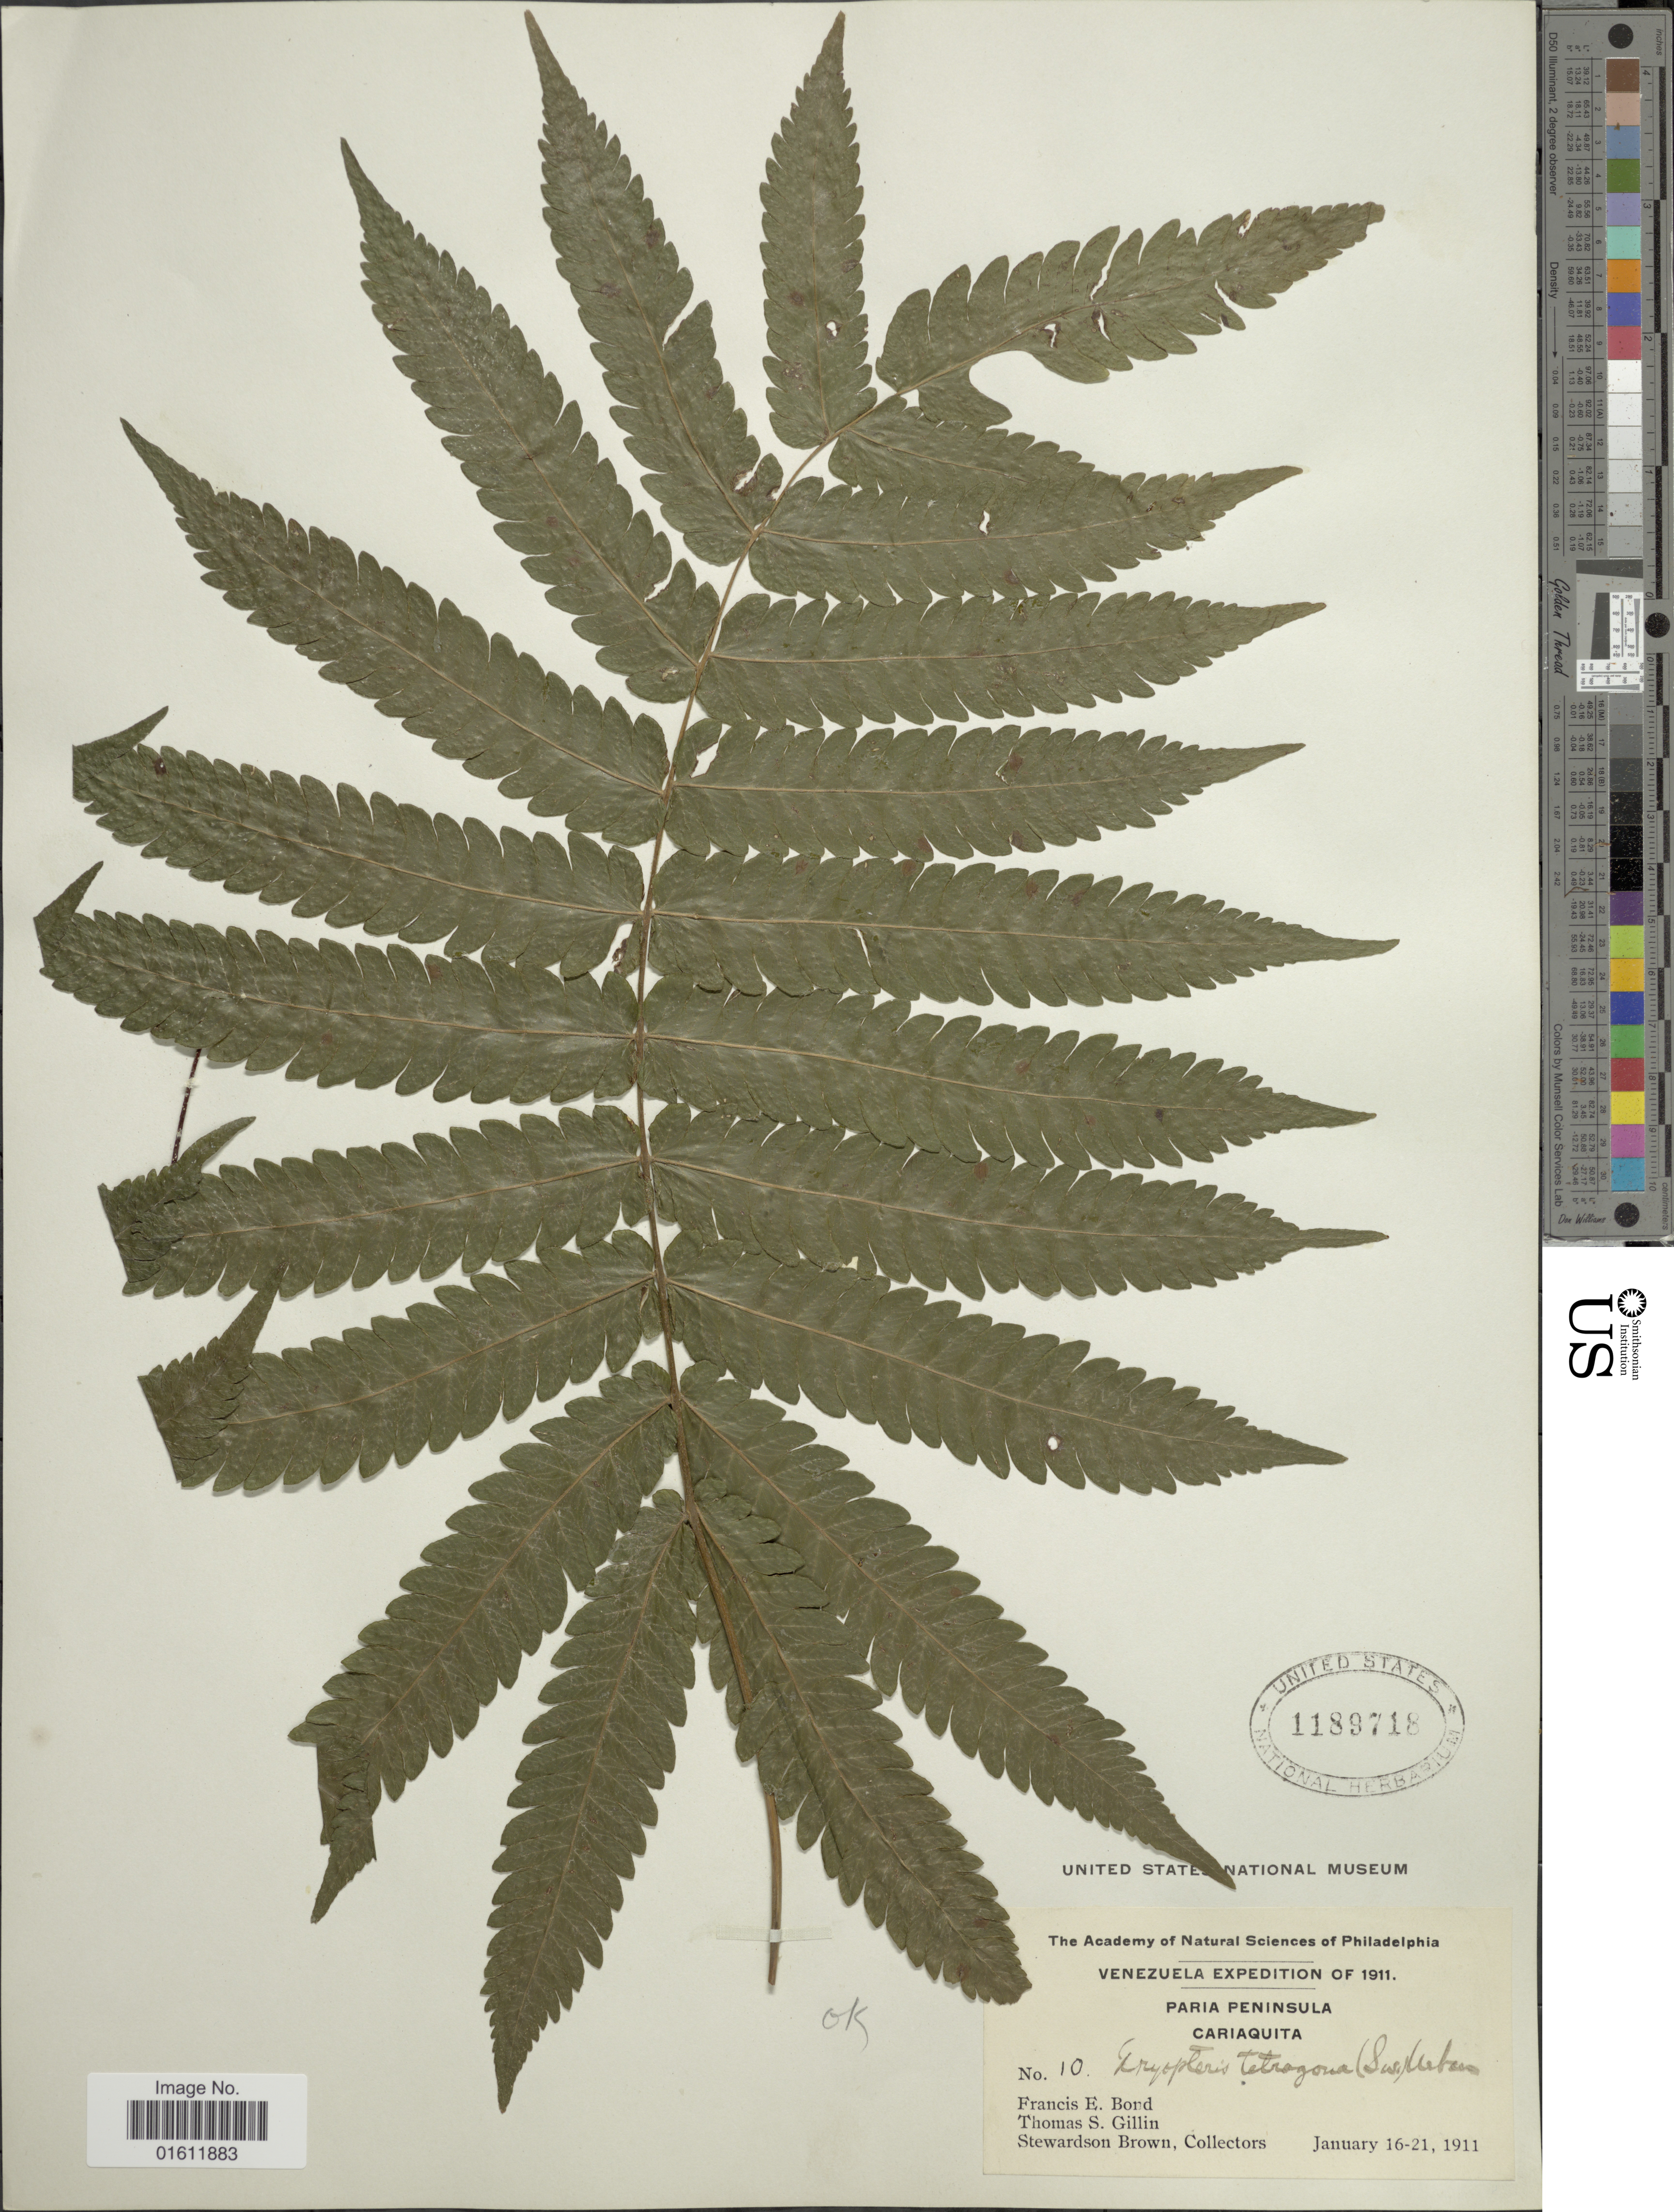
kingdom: Plantae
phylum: Tracheophyta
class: Polypodiopsida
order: Polypodiales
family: Thelypteridaceae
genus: Goniopteris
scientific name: Goniopteris tetragona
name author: (C. Presl) Sw.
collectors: F. Bond, T. Gillin & S. Brown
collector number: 10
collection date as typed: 16-21 January 1911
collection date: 1911-01-16/1911-01-21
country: Venezuela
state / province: Sucre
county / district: Valdez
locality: Paria Peninsula, Cariaquito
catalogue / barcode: US 1189718